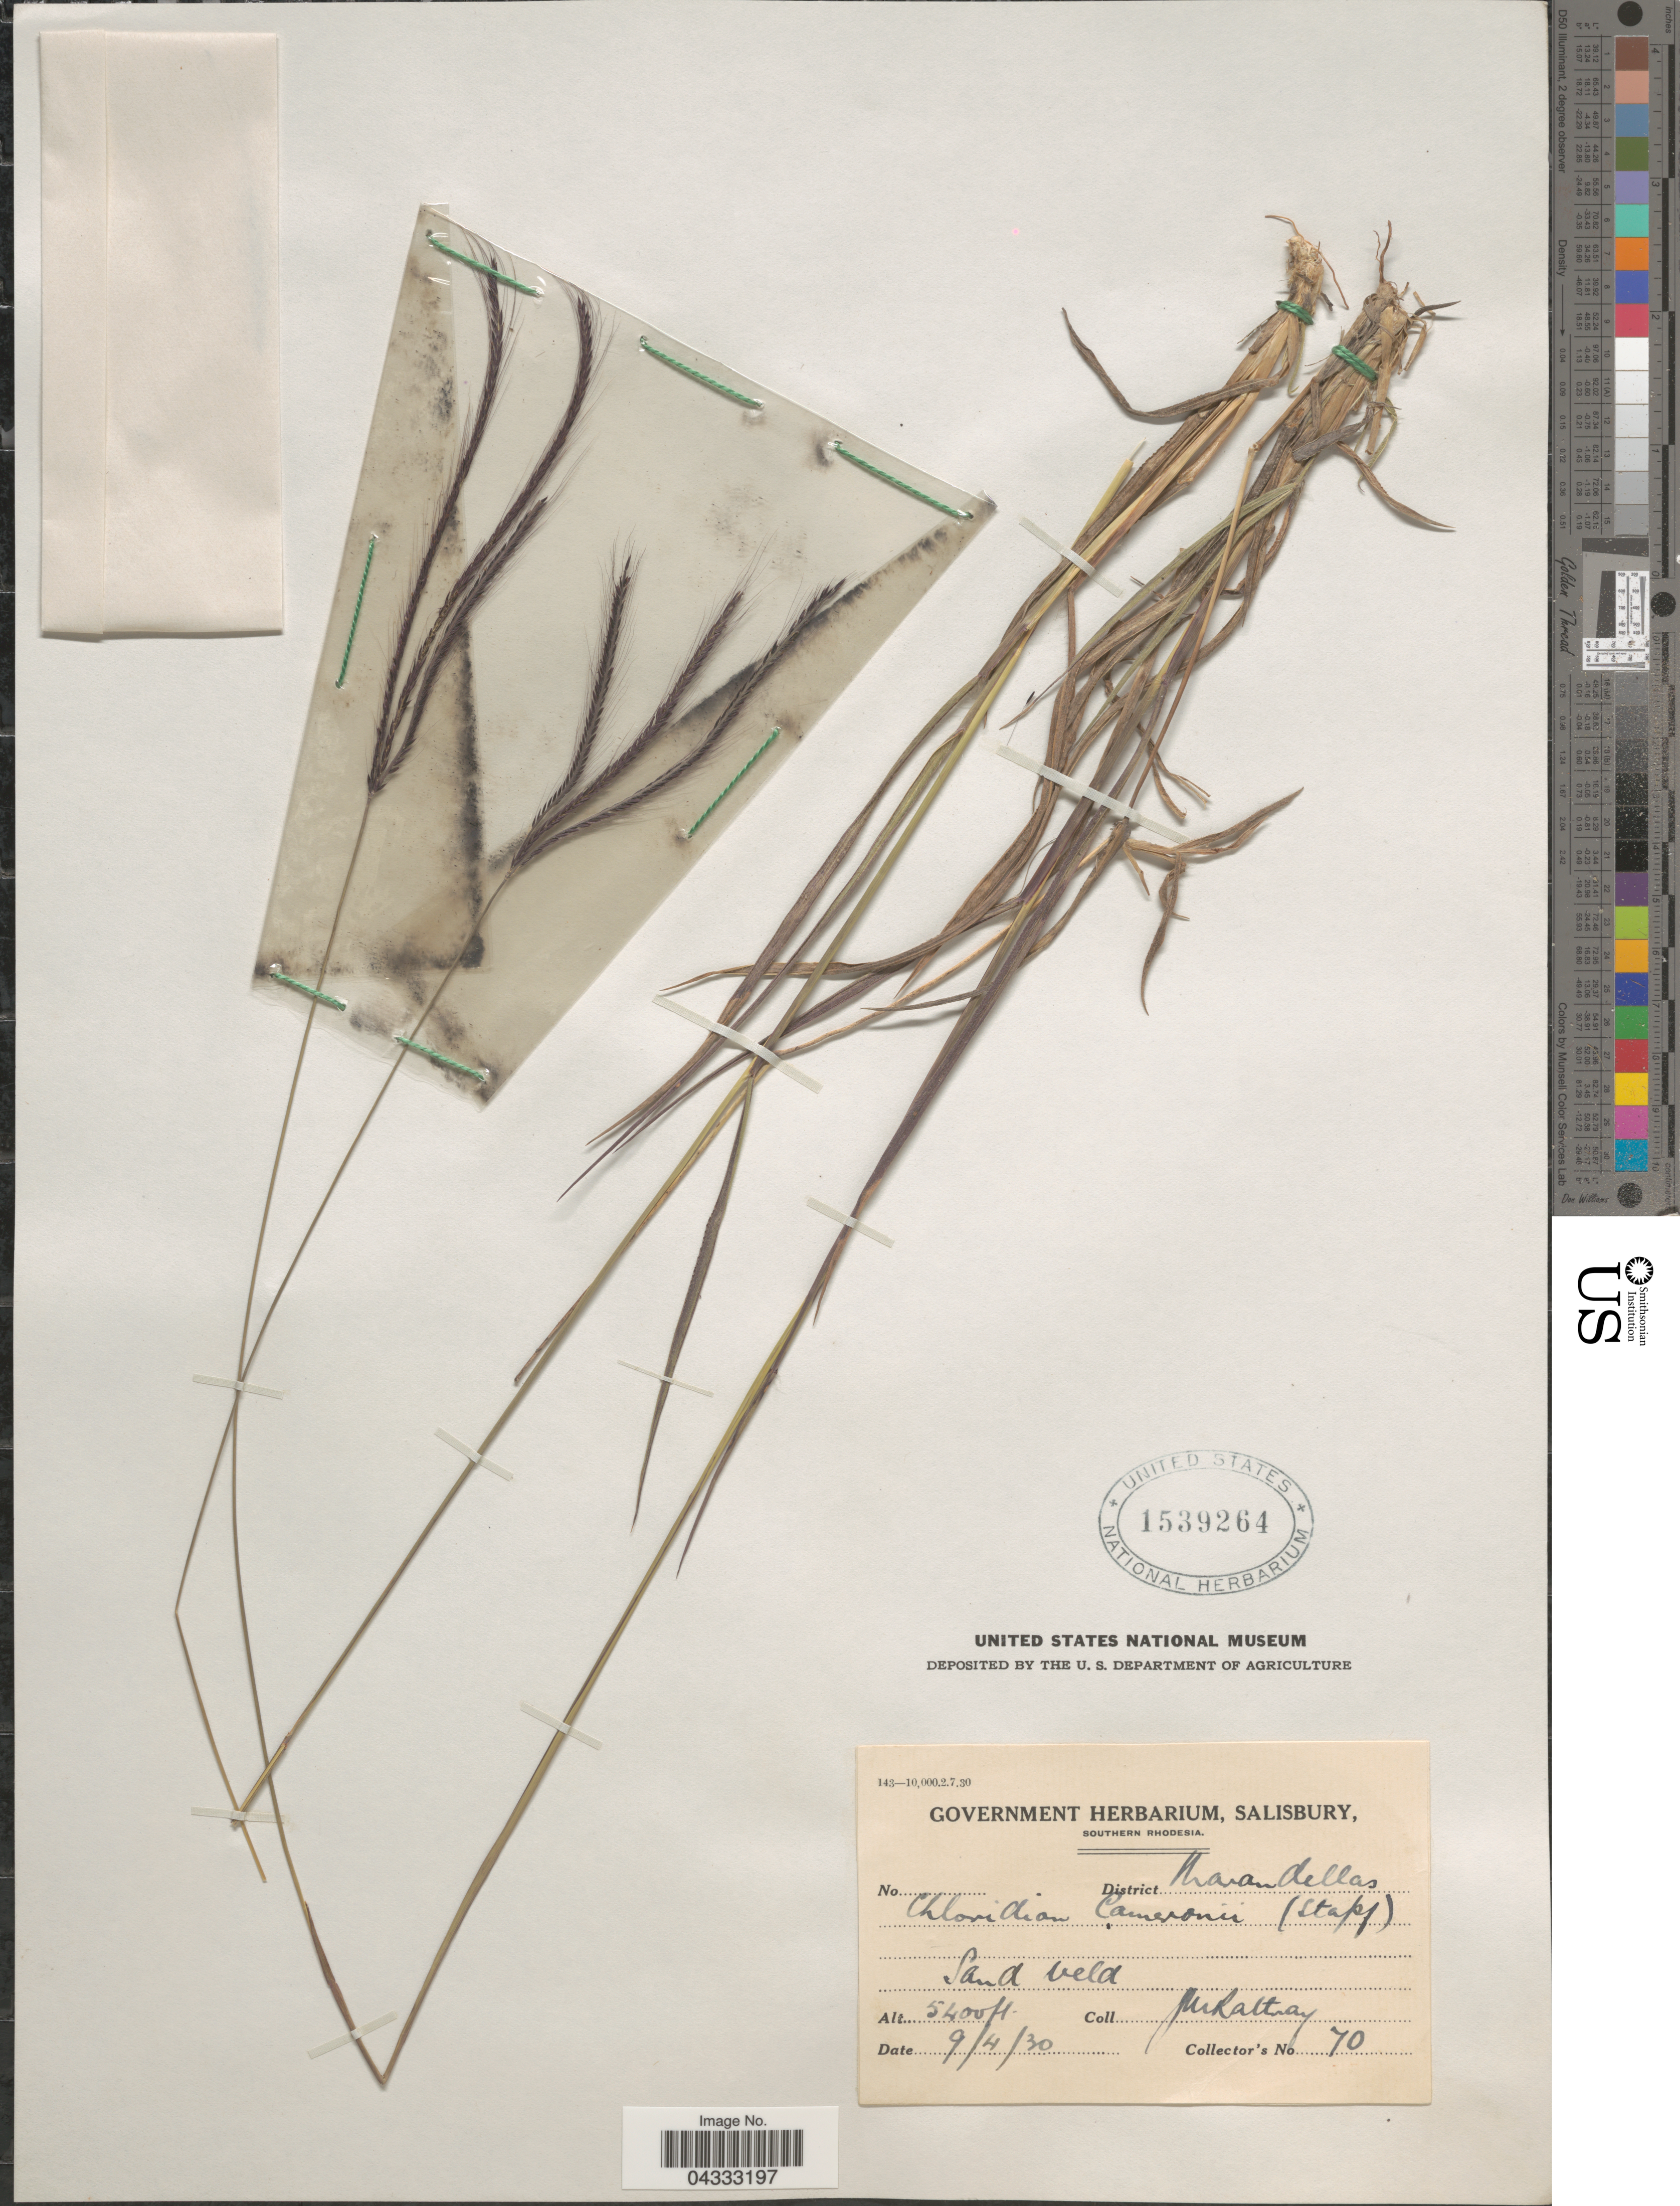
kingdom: Plantae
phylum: Tracheophyta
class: Liliopsida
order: Poales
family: Poaceae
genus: Stereochlaena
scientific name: Stereochlaena cameronii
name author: (Stapf) Pilg.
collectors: J. Rattray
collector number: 70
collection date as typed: Transcribed d/m/y: 9/4/30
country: Zimbabwe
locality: Southern Rhodesia. District Marandellas. Sand veld.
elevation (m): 1646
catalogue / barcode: US 1539264